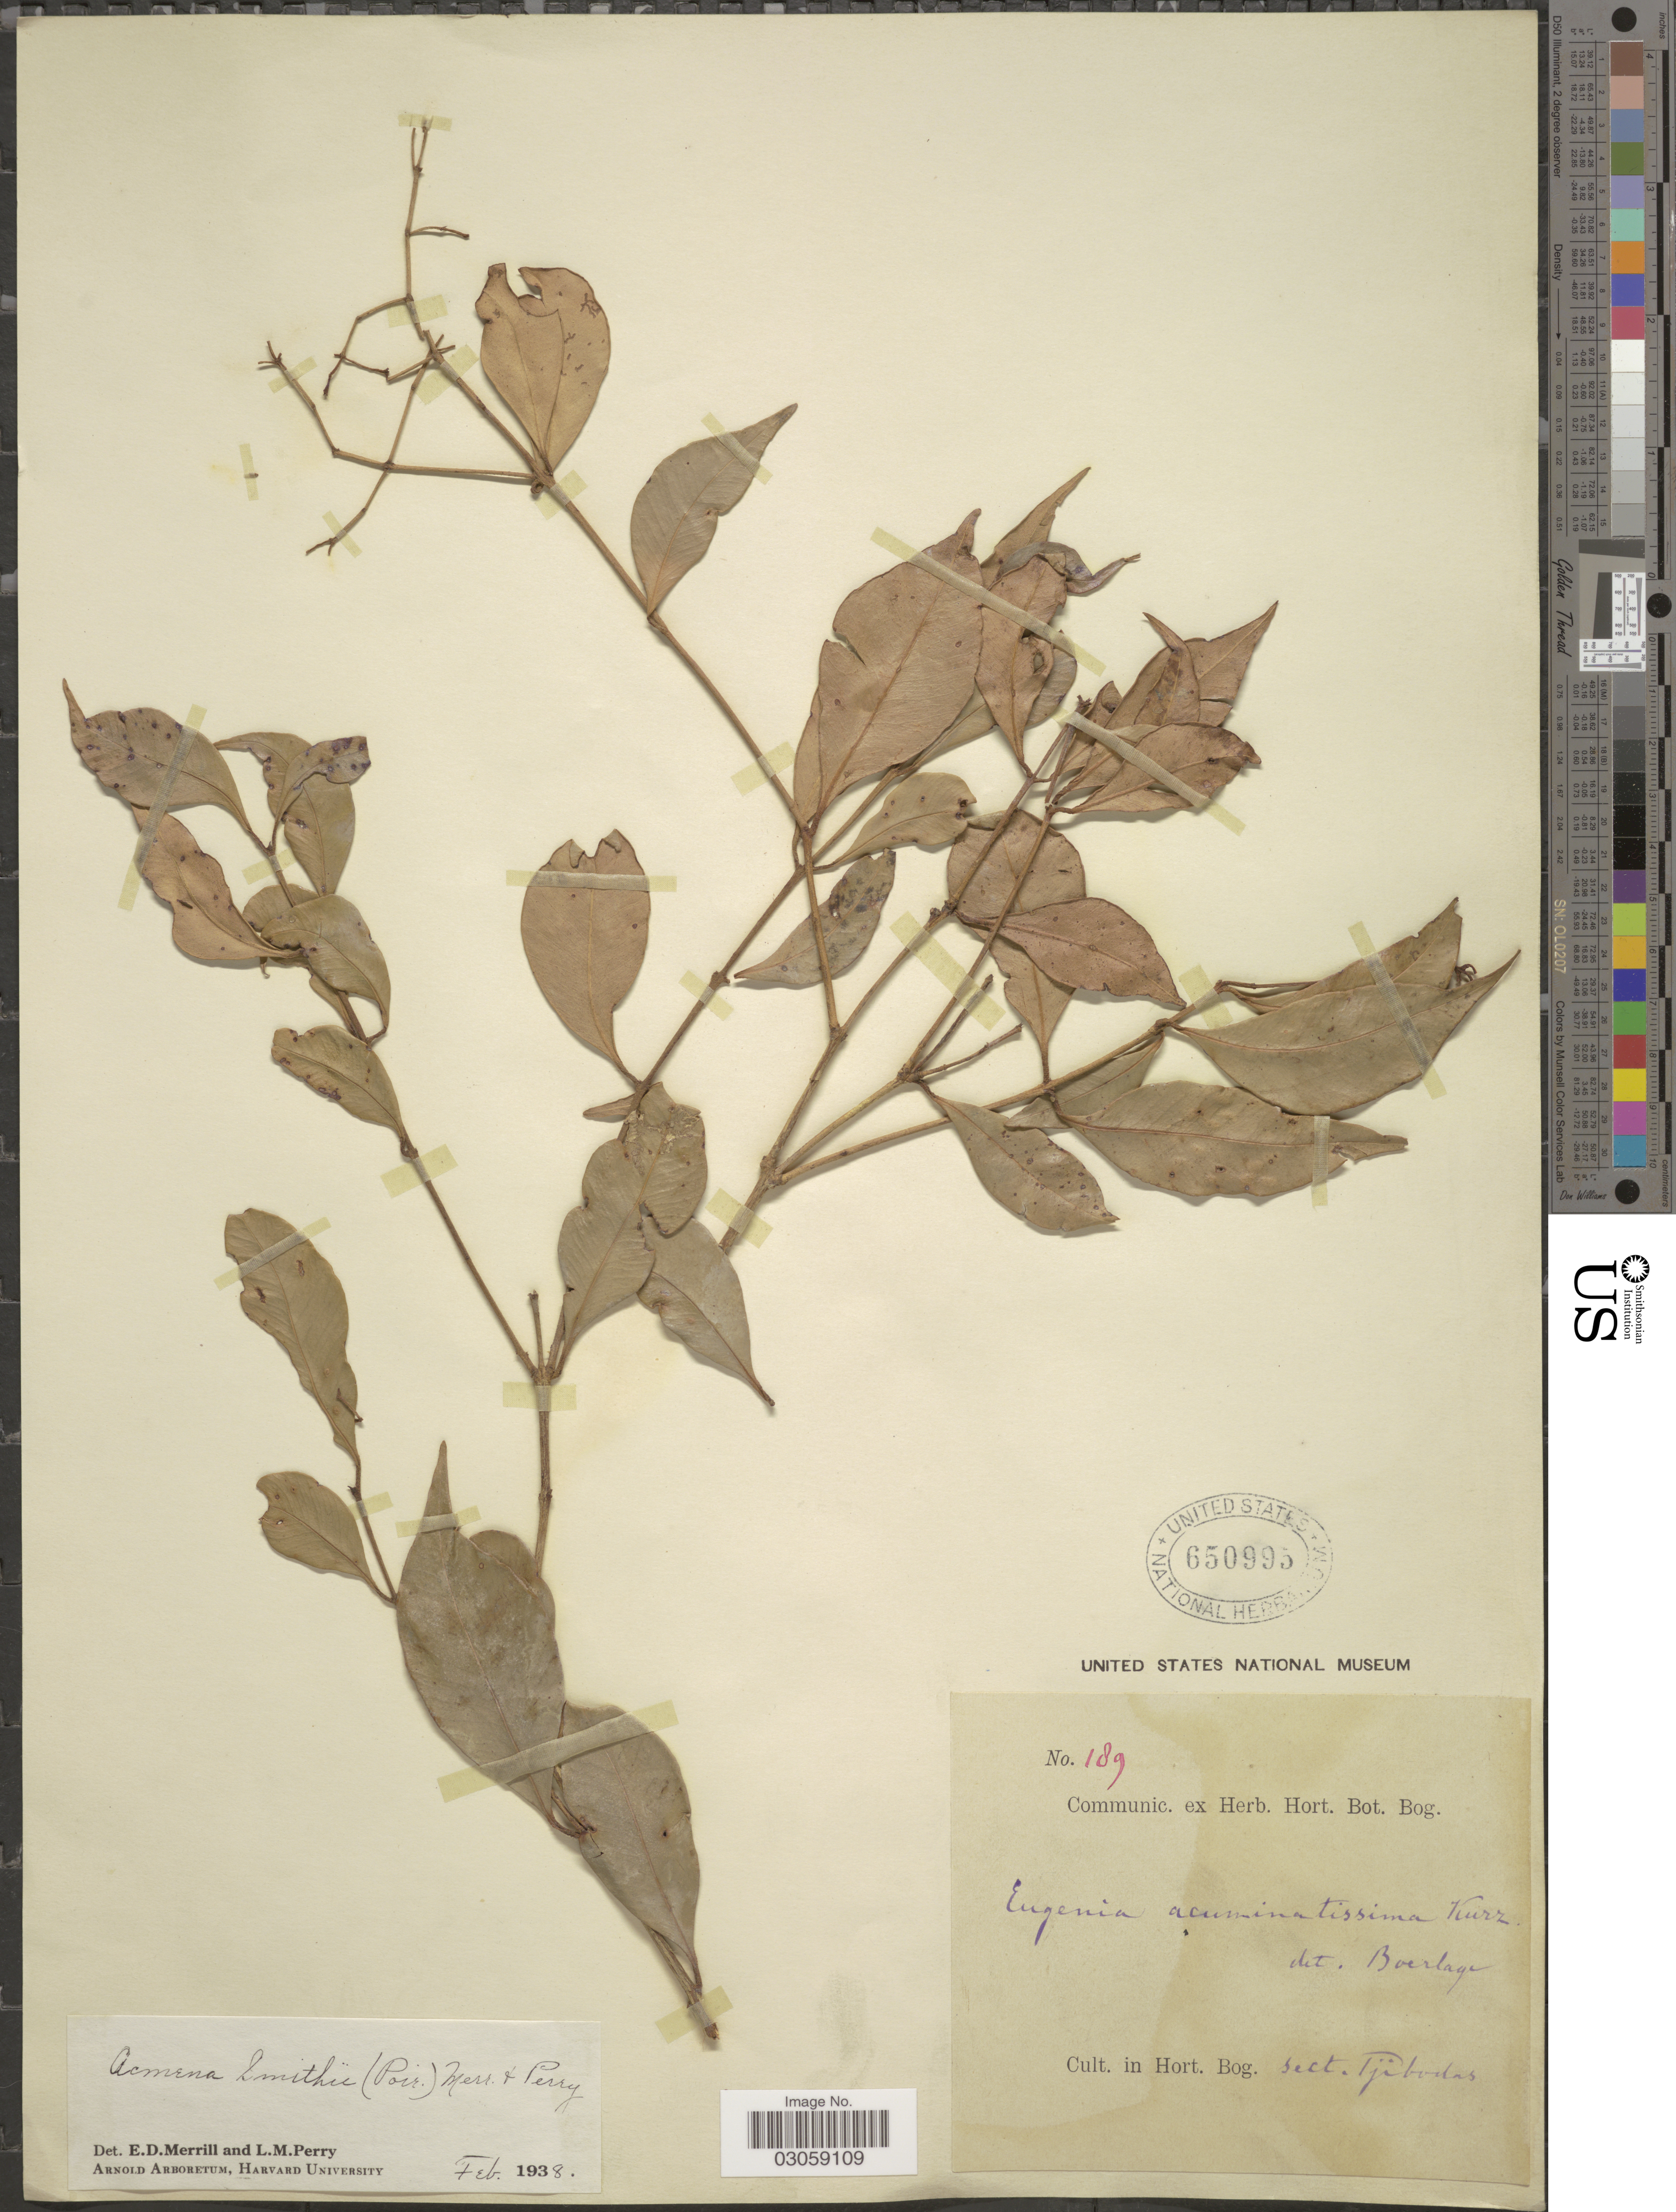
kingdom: Plantae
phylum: Tracheophyta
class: Magnoliopsida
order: Myrtales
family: Myrtaceae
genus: Syzygium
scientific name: Syzygium smithii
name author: (Poir.) Nied.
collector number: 189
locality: Hort. Bog. sect. Tjibodas.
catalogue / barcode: US 650995